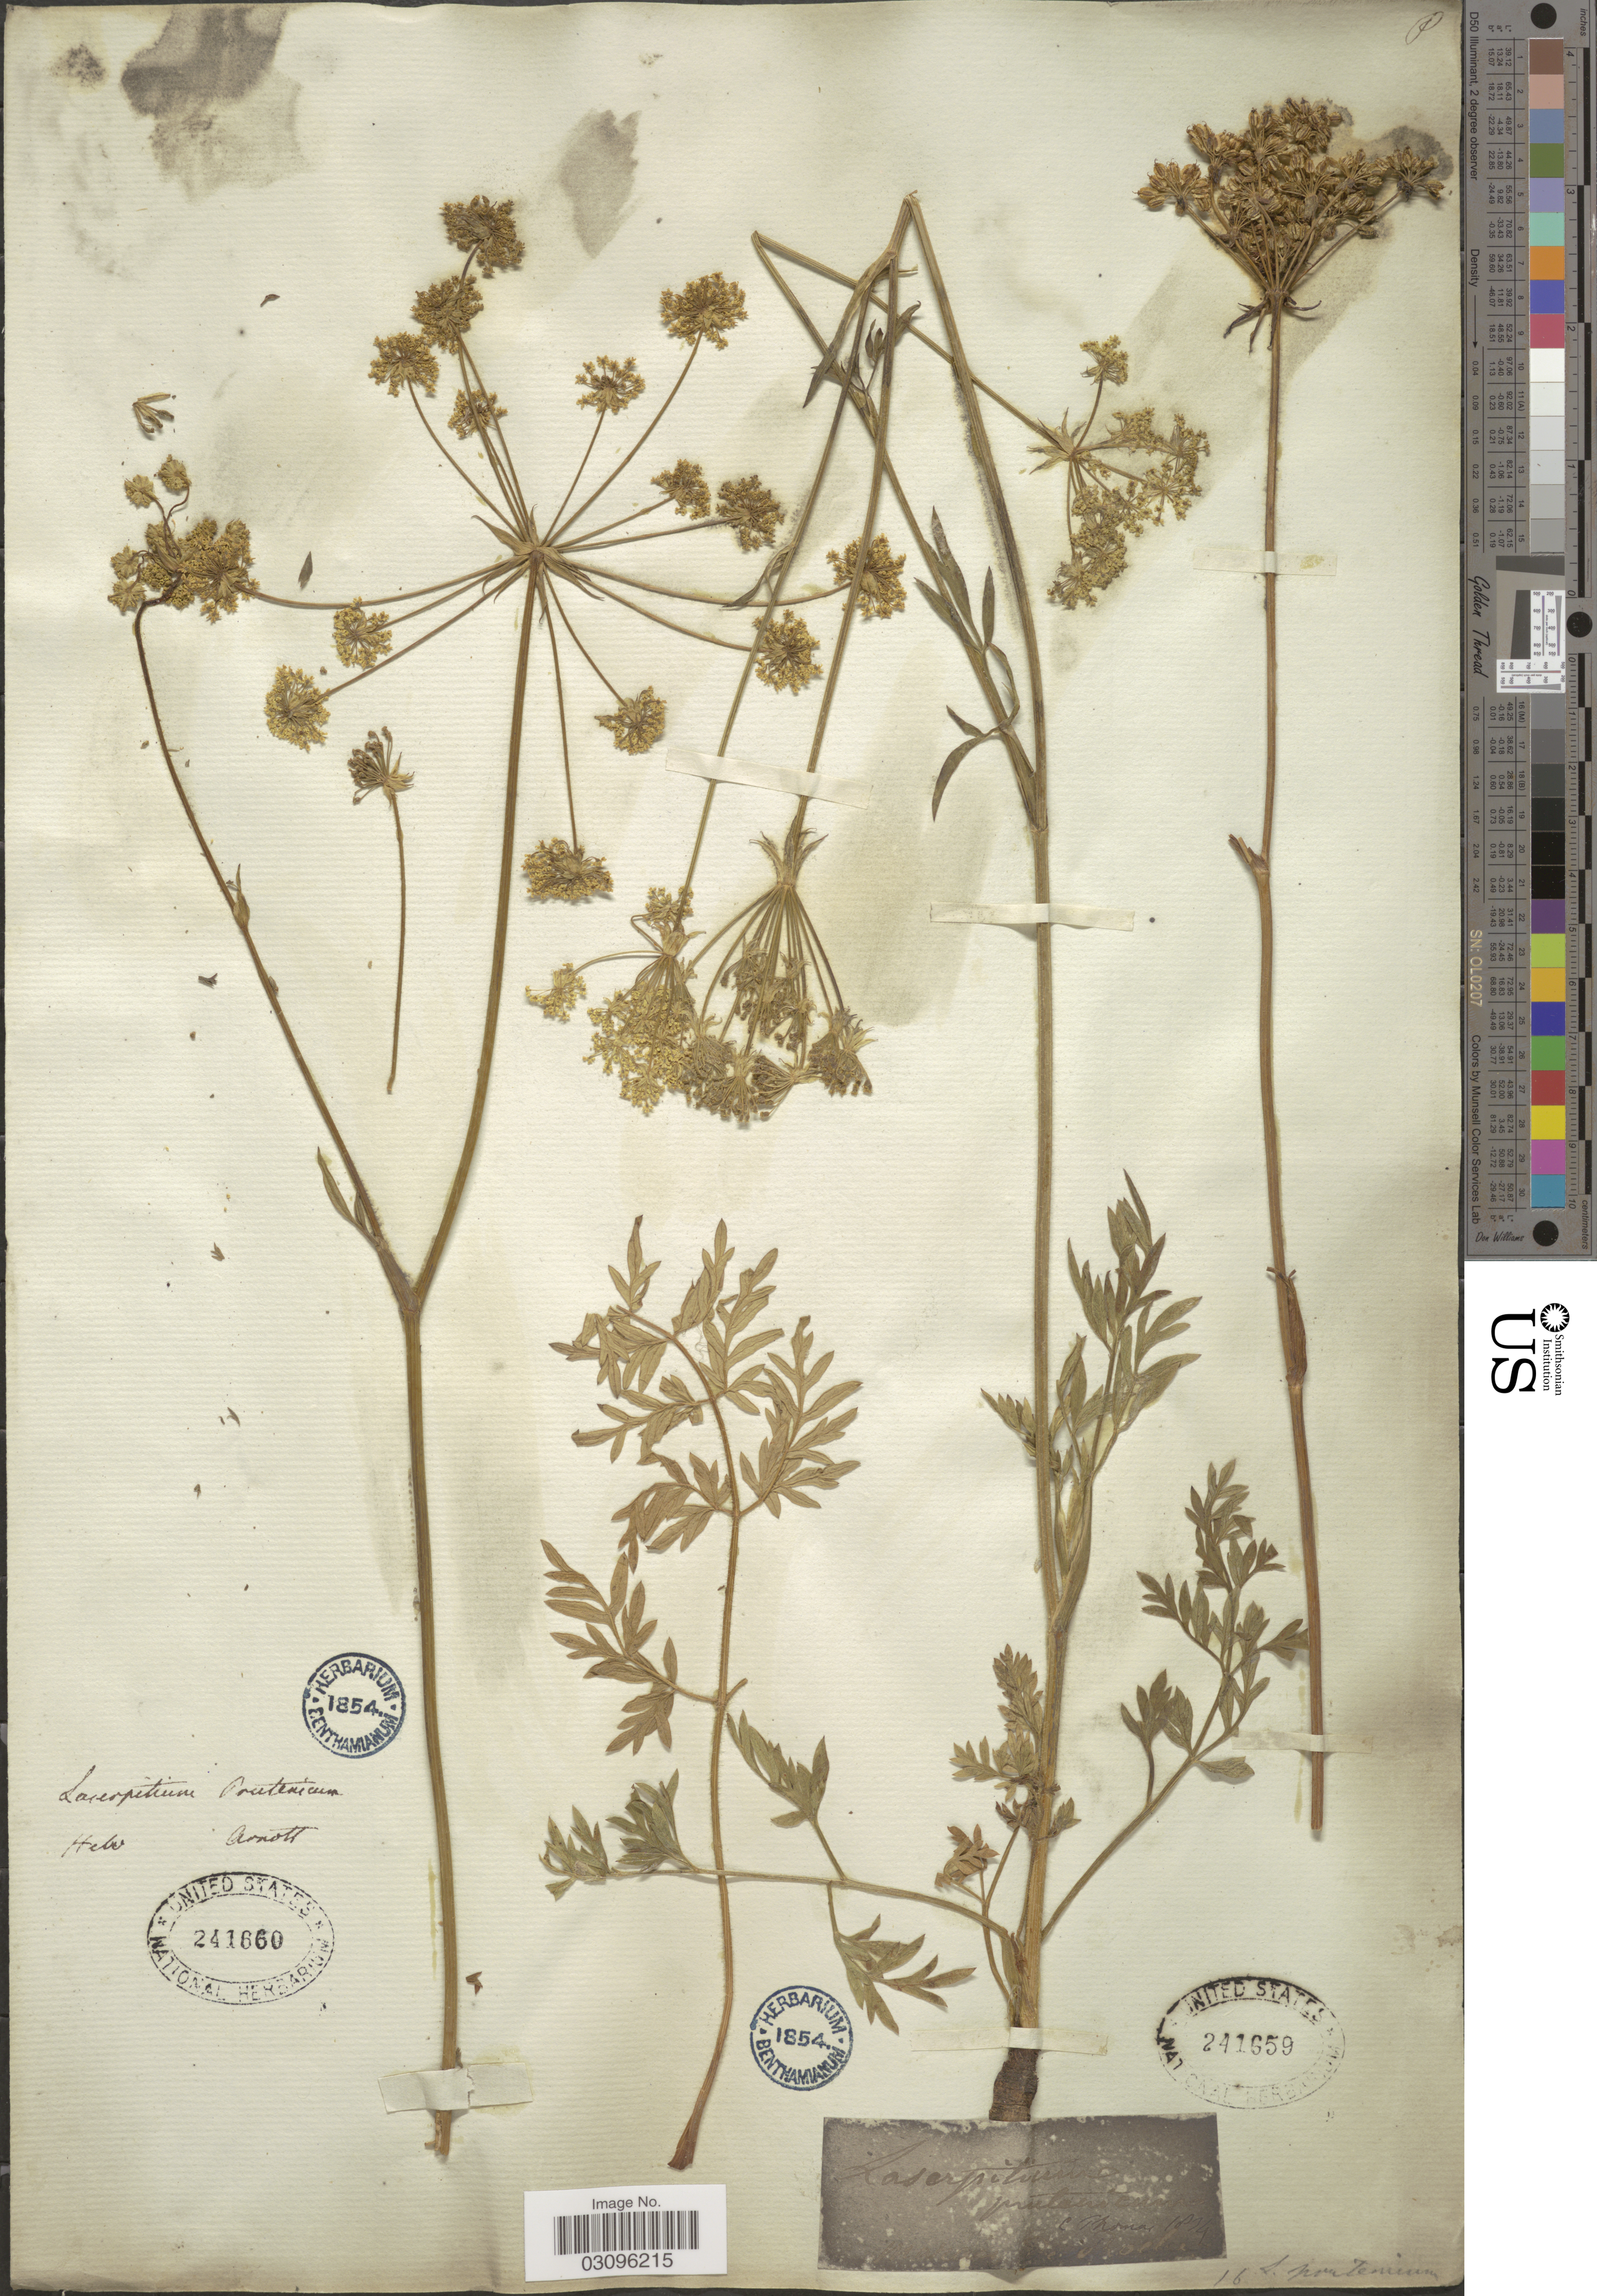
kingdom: Plantae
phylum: Tracheophyta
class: Magnoliopsida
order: Apiales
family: Apiaceae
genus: Laserpitium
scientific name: Laserpitium prutenicum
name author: L.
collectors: C. Thomas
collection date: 1874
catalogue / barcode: US 241659